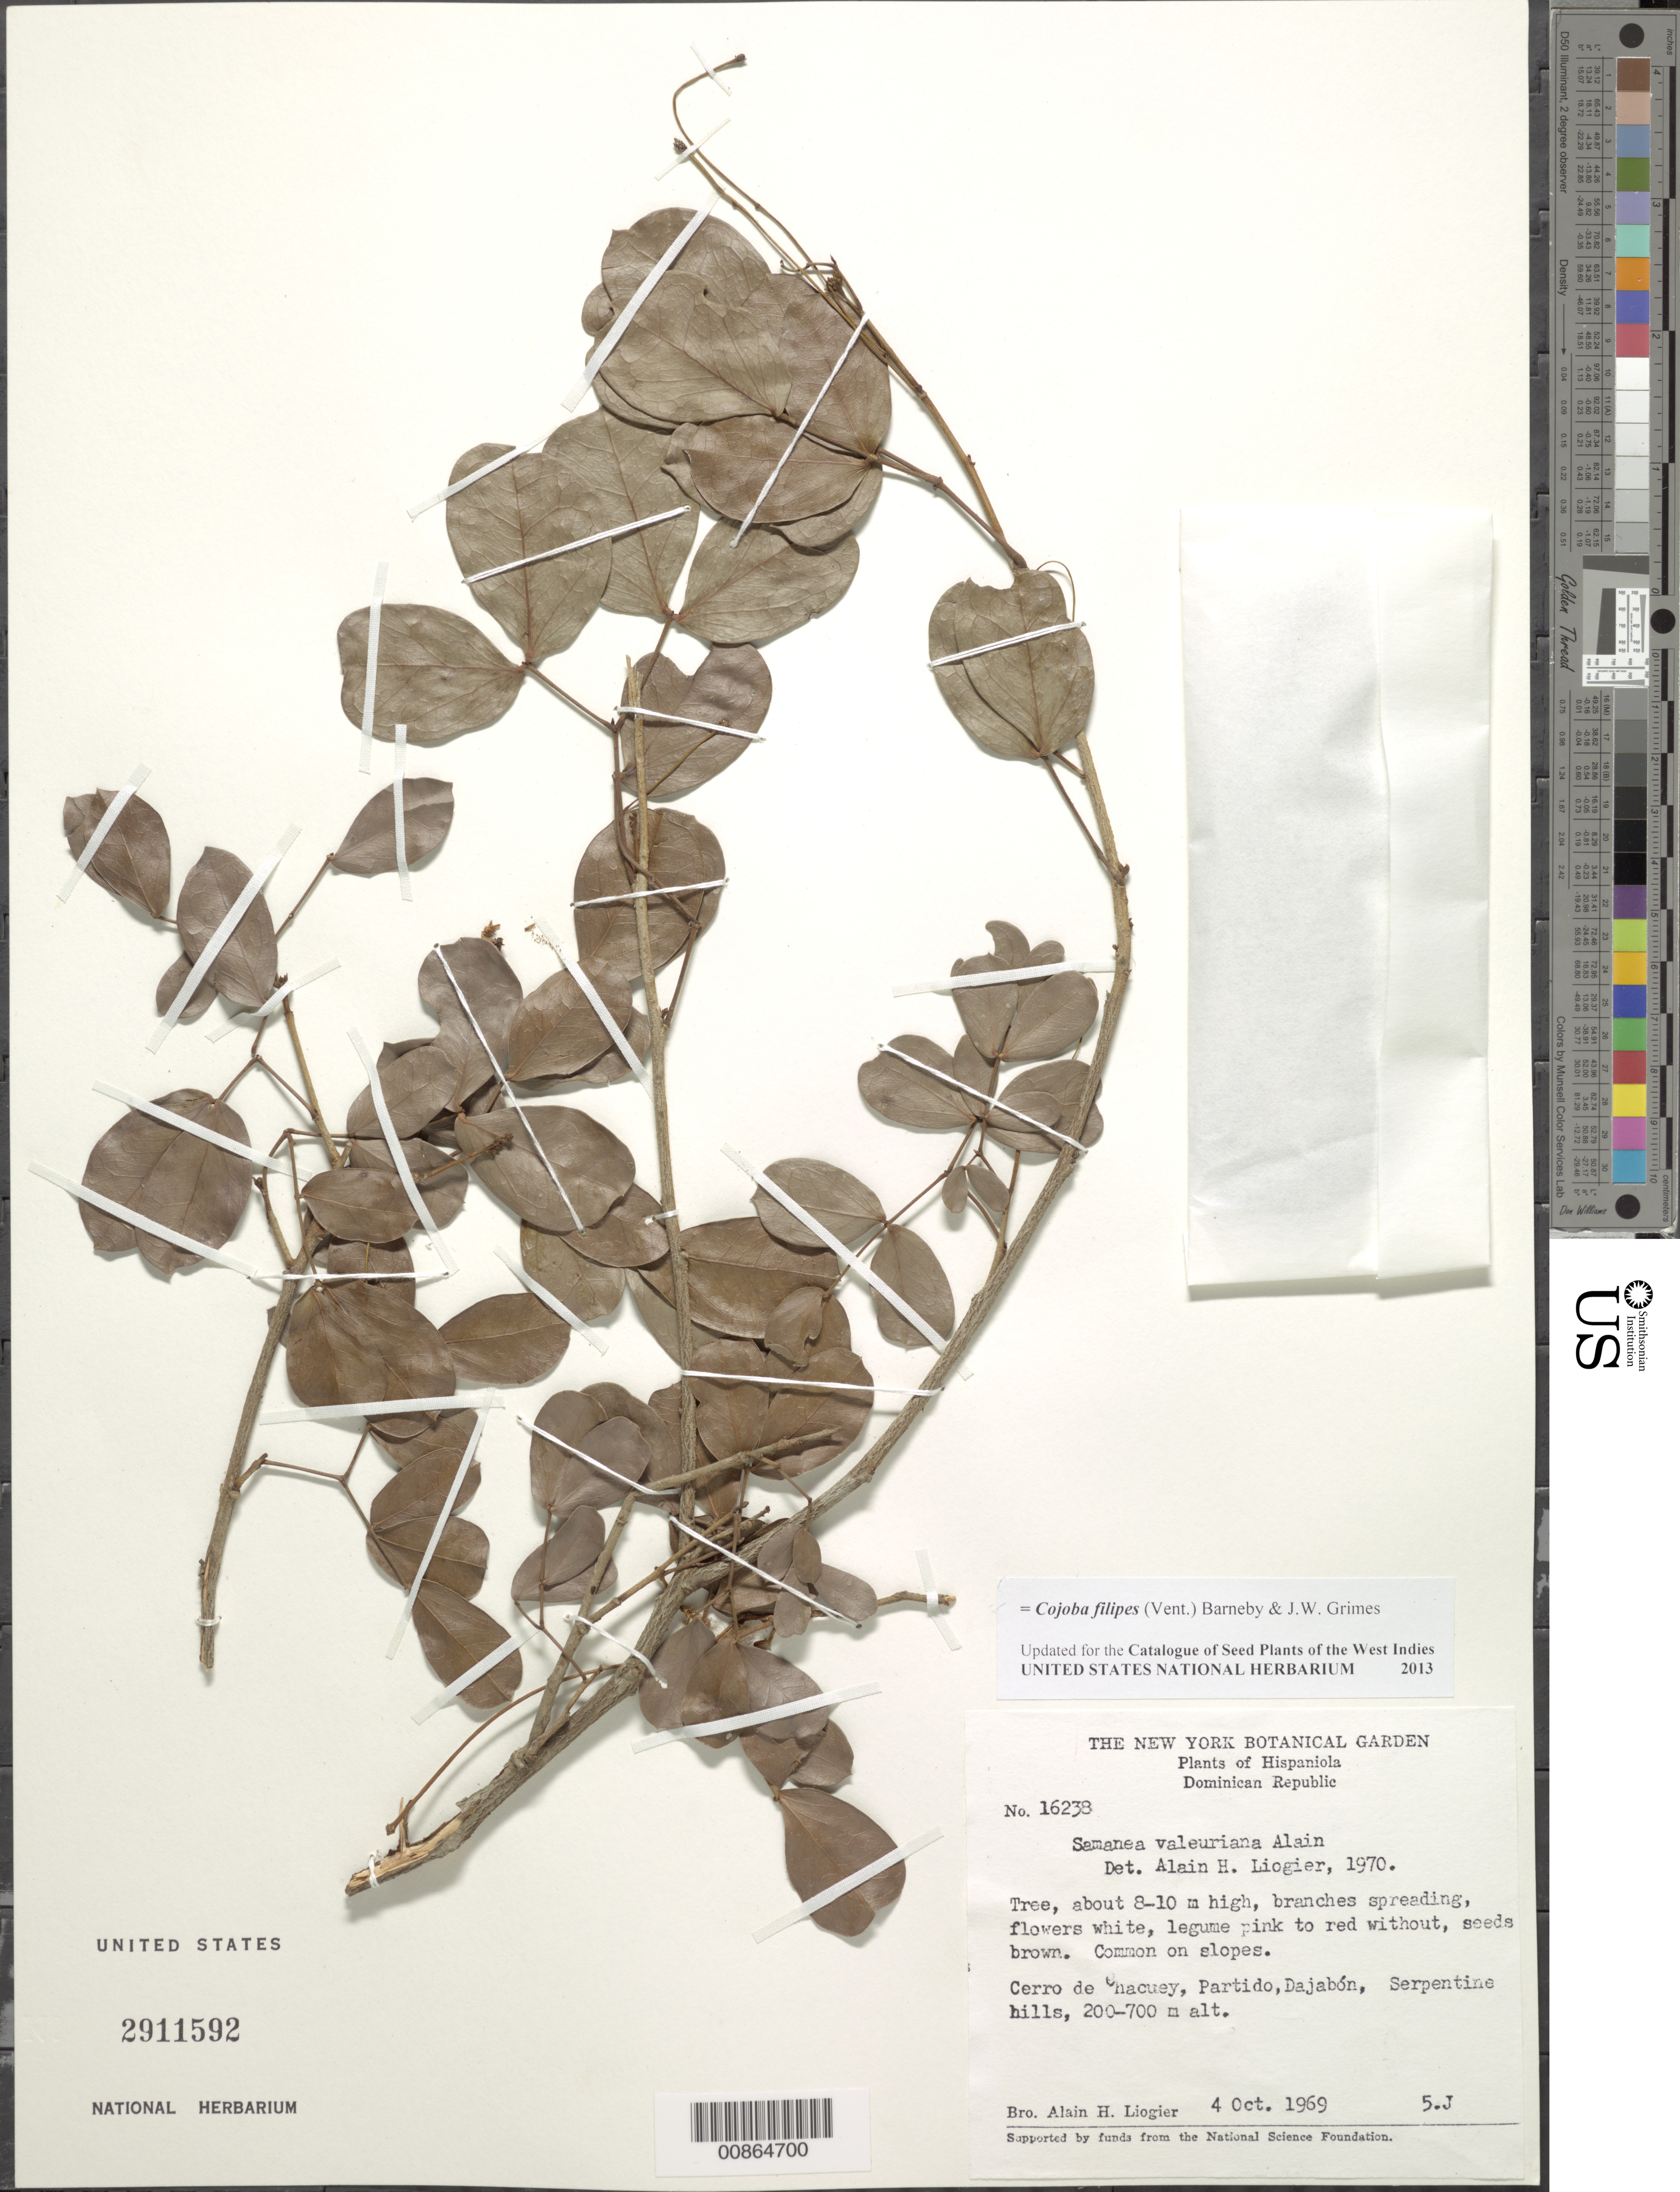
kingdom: Plantae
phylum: Tracheophyta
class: Magnoliopsida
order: Fabales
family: Fabaceae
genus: Cojoba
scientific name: Cojoba filipes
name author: (Vent.) Barneby & J.W. Grimes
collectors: A. H. Liogier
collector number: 16238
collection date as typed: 04 Oct 1969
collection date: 1969-10-04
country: Dominican Republic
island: Hispaniola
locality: Cerro de Chacuey, Partido, Dajabón.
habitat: Serpentine hills.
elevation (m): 200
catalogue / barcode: US 2911592